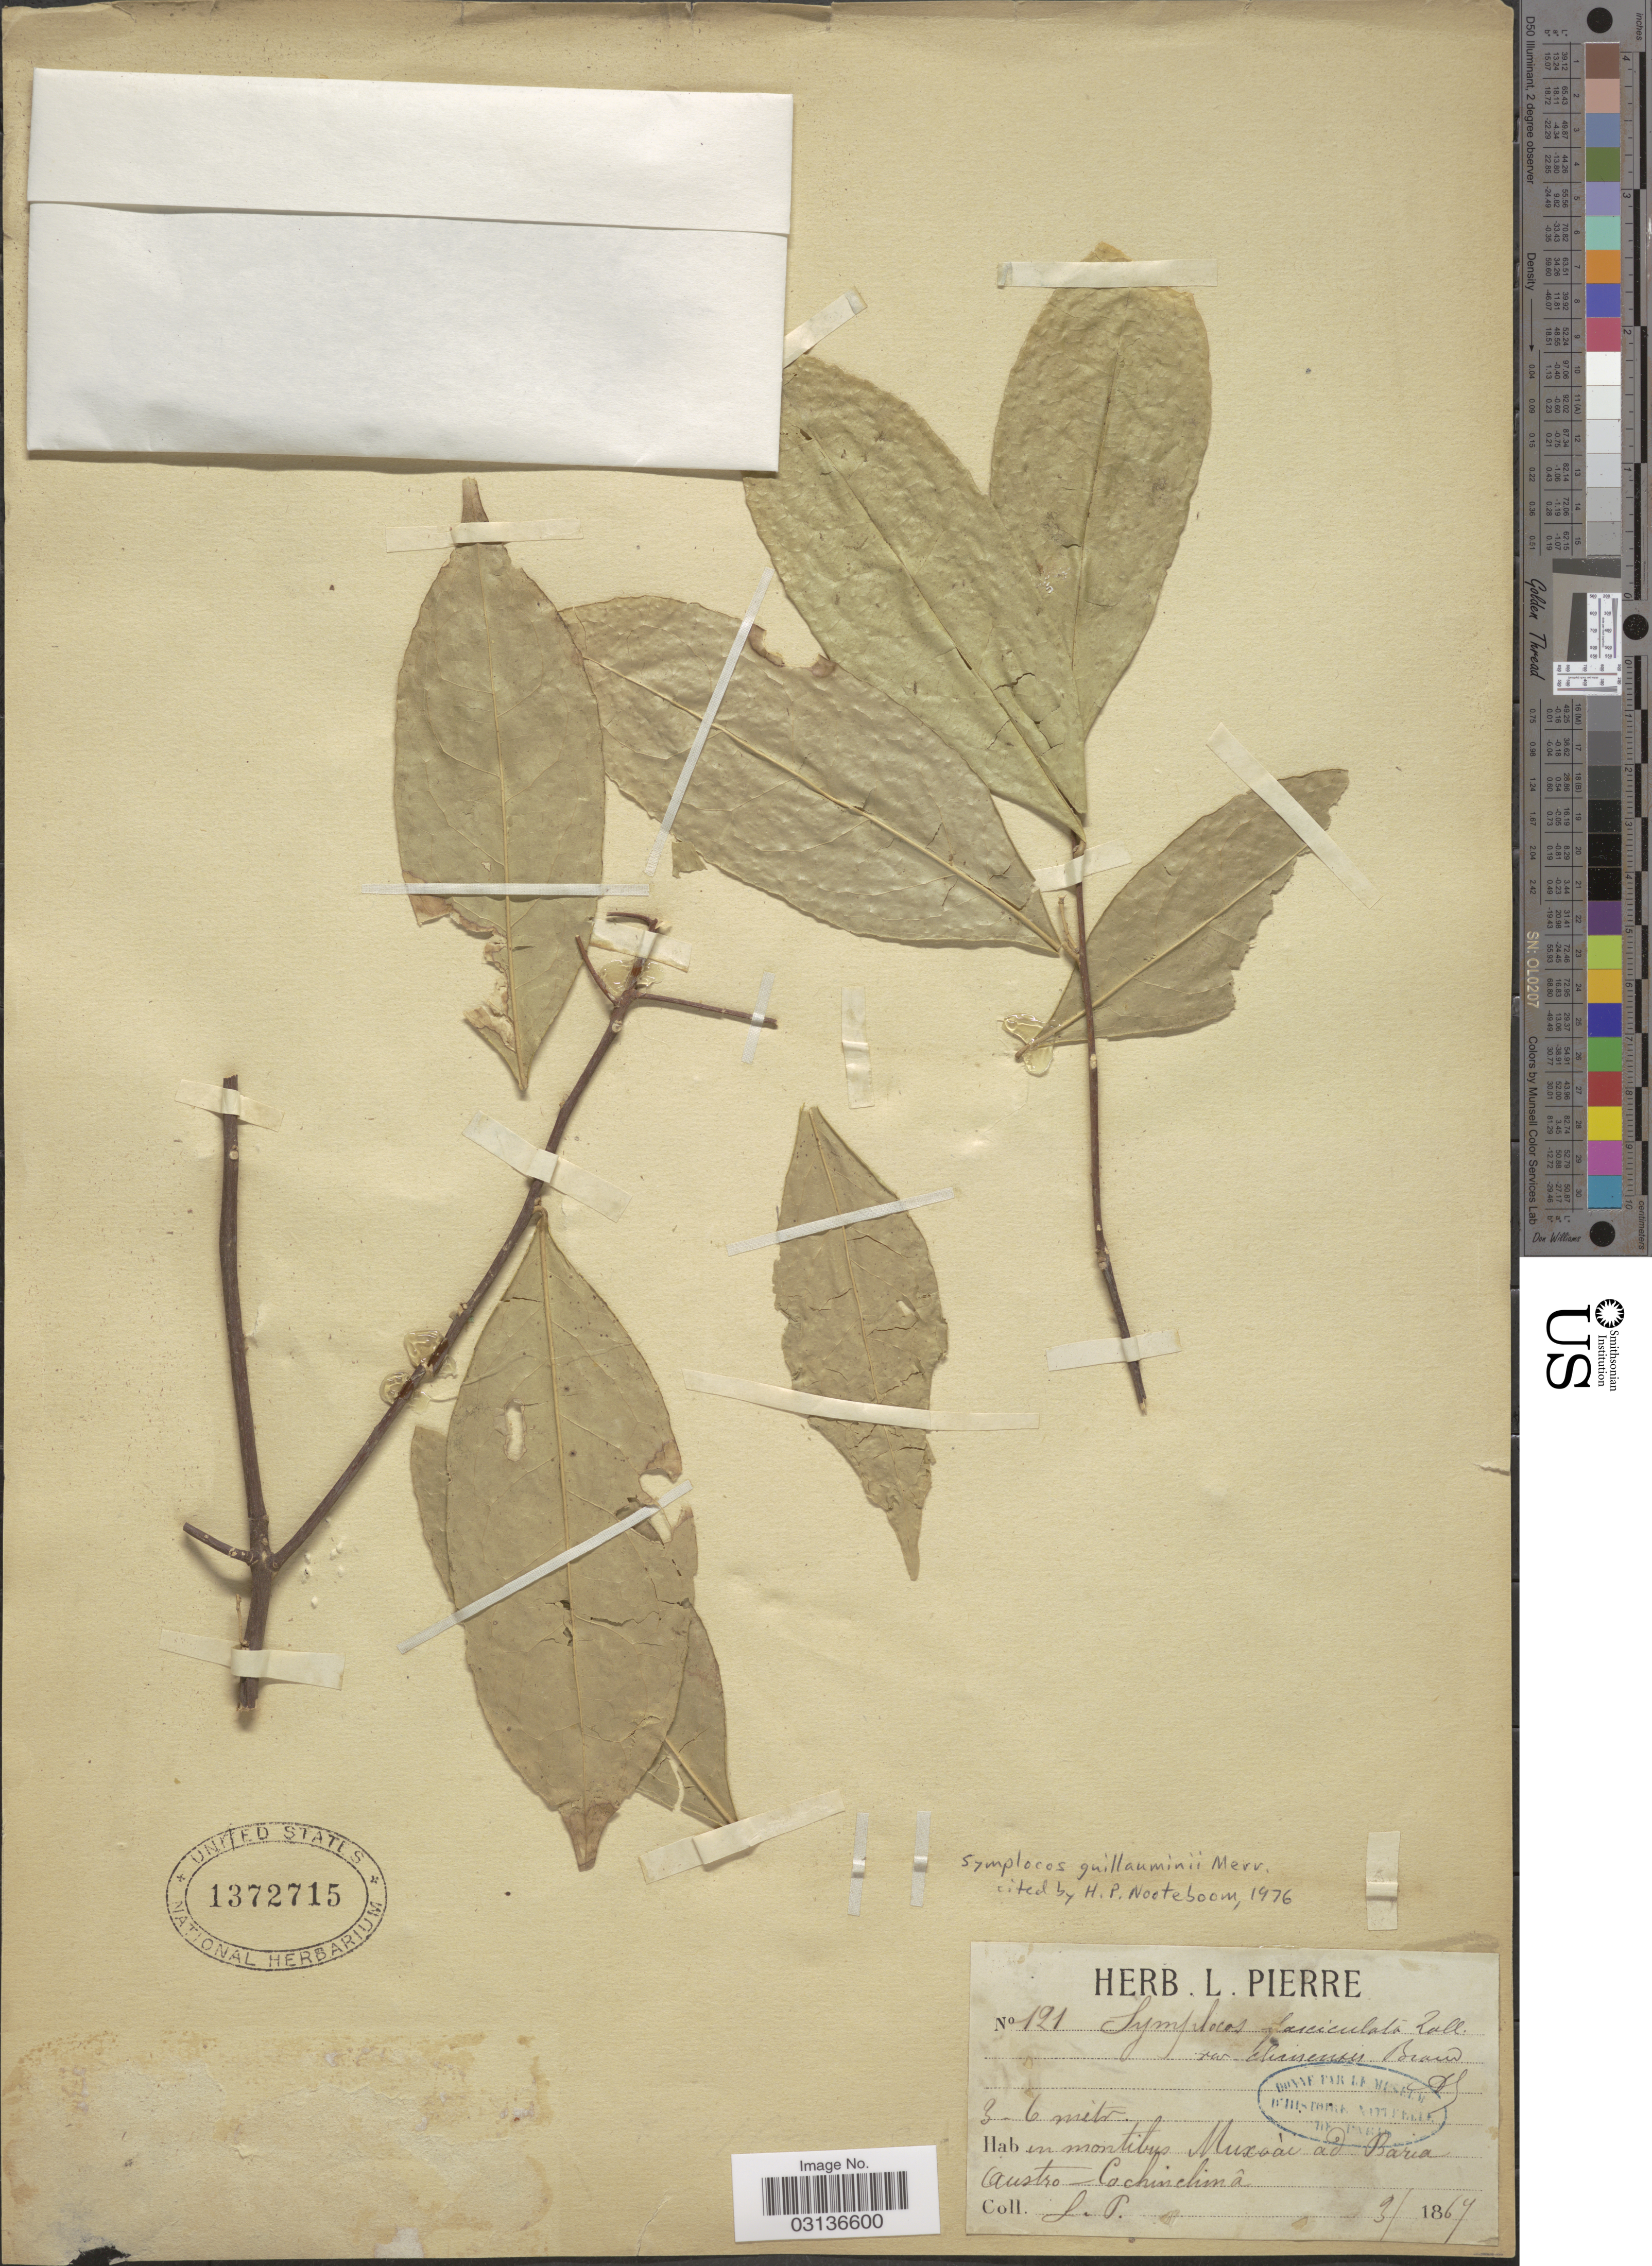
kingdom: Plantae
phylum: Tracheophyta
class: Magnoliopsida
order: Ericales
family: Symplocaceae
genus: Symplocos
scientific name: Symplocos guillauminii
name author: Merr.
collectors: L. Pierre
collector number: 121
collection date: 1867-03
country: Vietnam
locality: In montibus Muxaàc ad Baria Austro Cochinchinâ.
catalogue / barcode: US 1372715